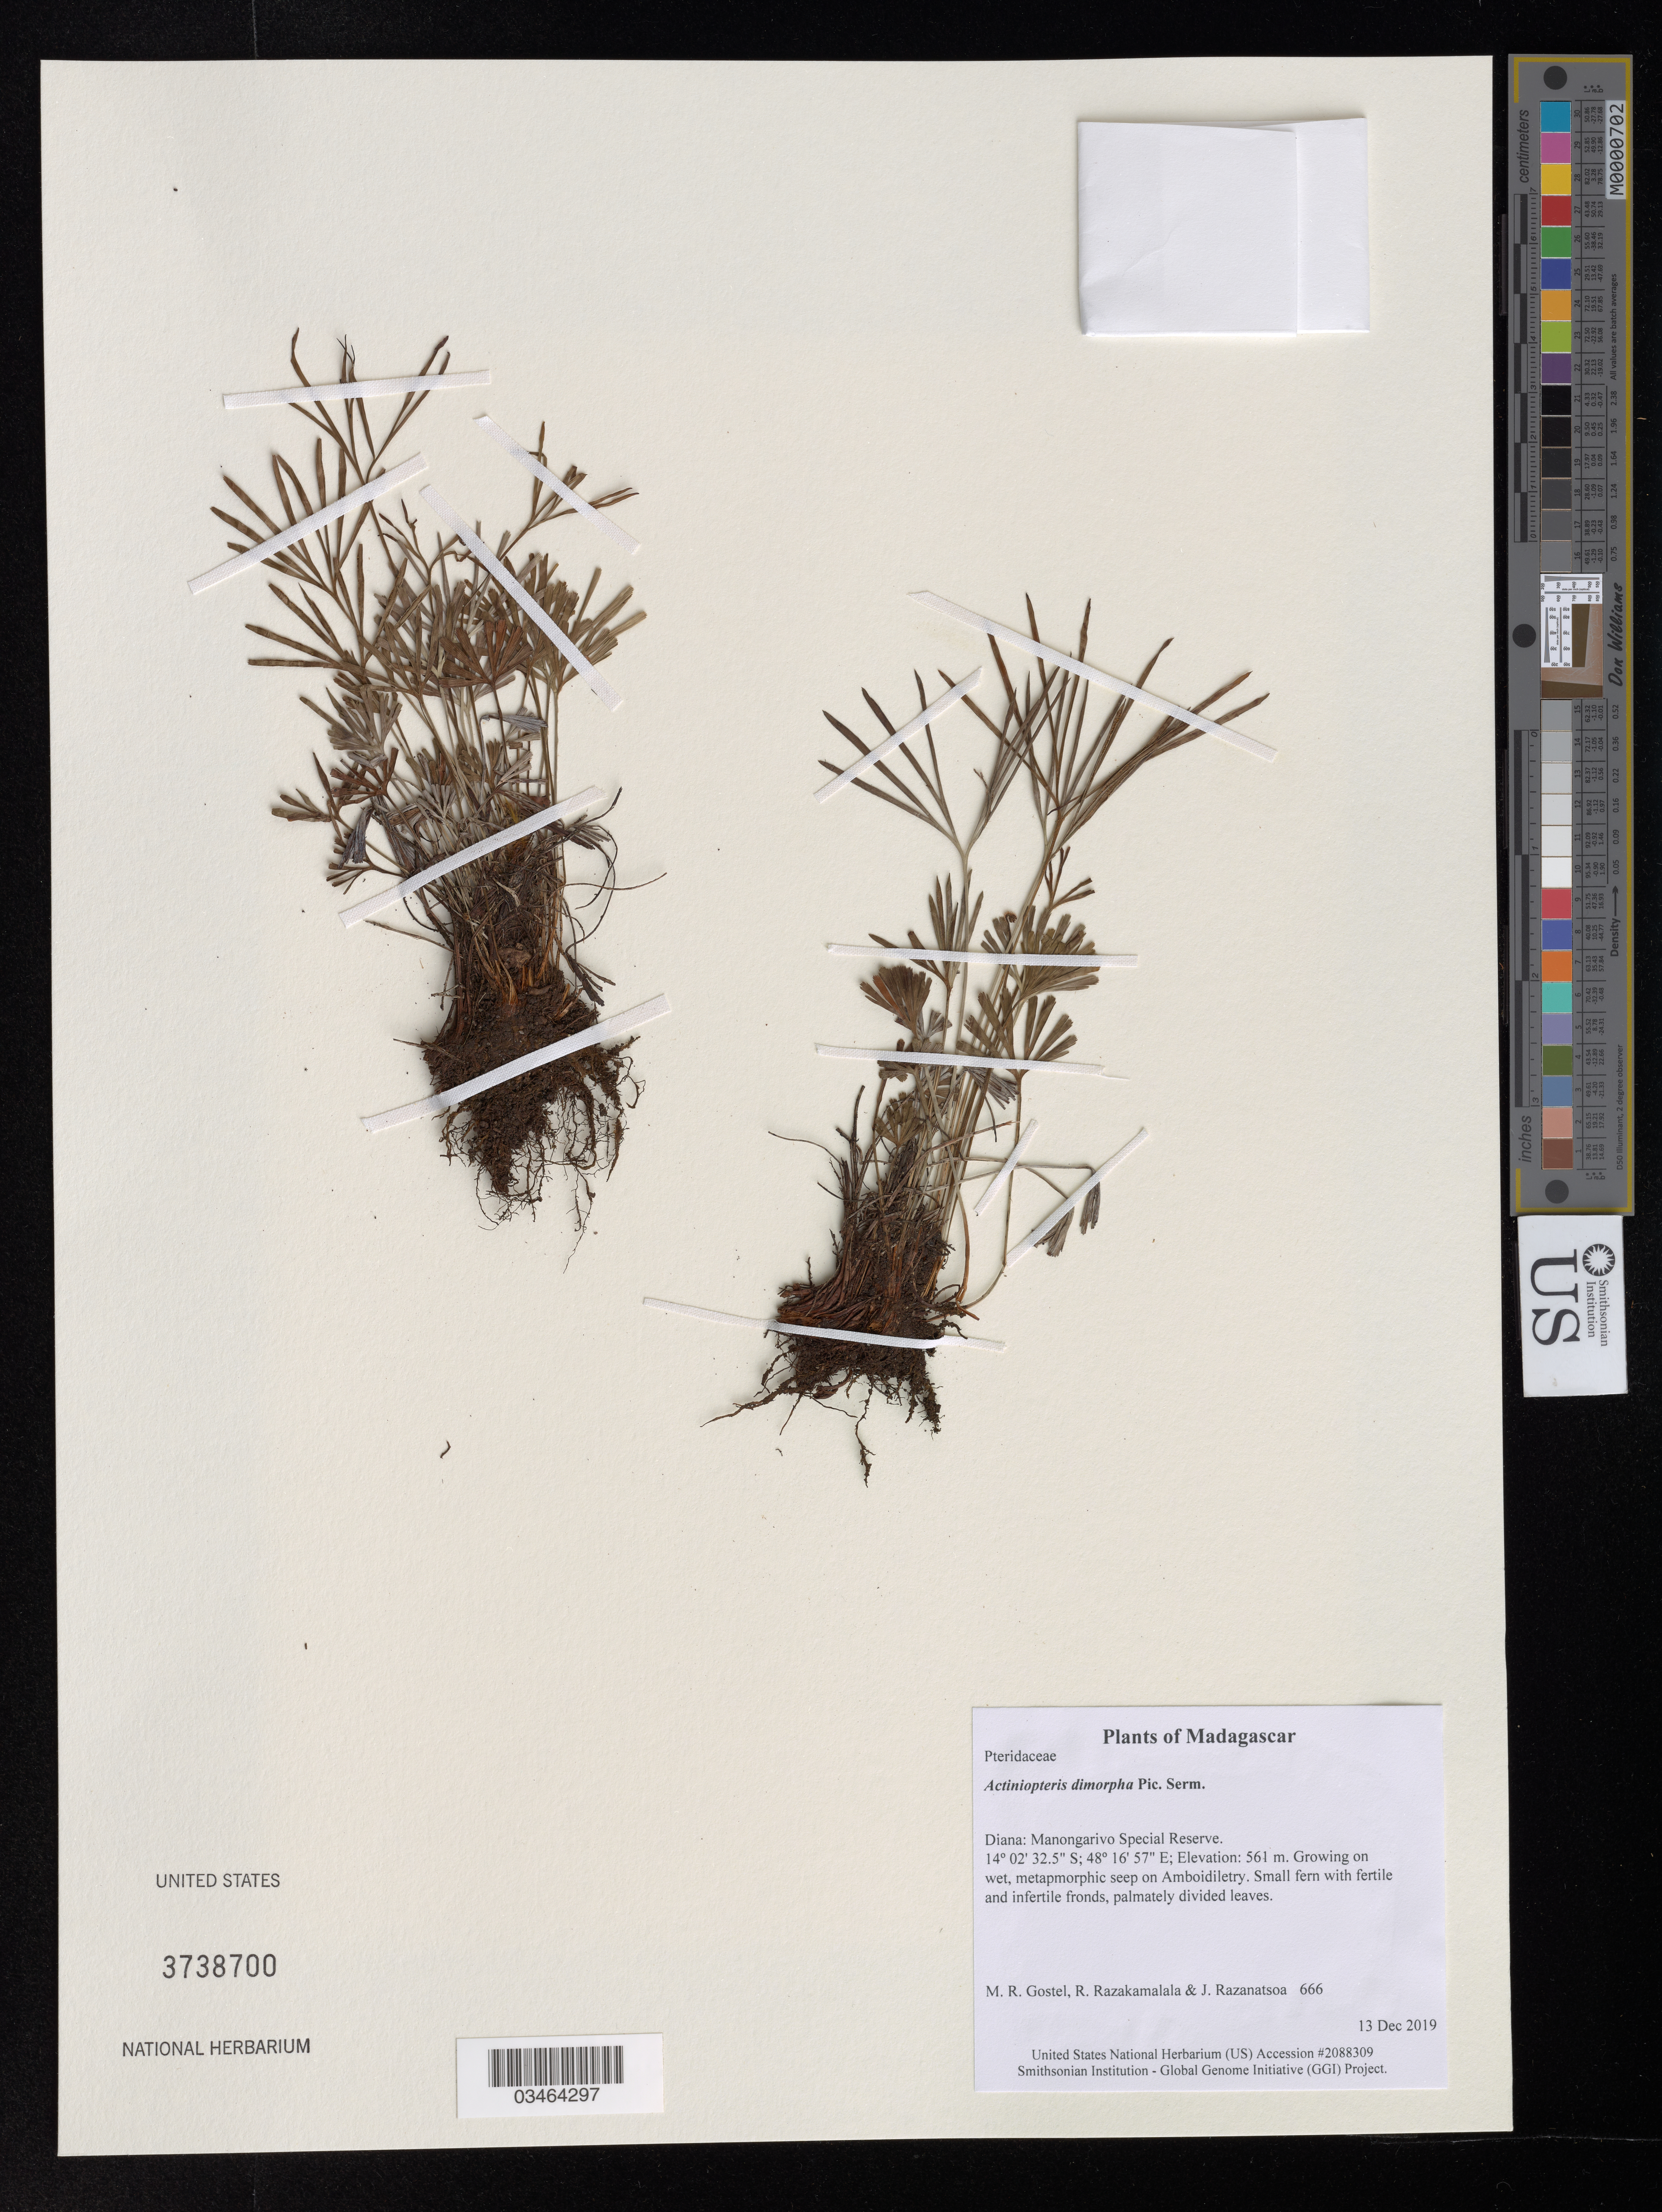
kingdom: Plantae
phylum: Tracheophyta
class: Polypodiopsida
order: Polypodiales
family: Pteridaceae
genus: Actiniopteris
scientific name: Actiniopteris dimorpha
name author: Pic. Serm.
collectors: M. R. Gostel, R. Razakamalala & J. Razanatsoa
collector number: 666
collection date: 2019-12-13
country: Madagascar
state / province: Diana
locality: Manongarivo Special Reserve.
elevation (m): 561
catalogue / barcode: US 3738700